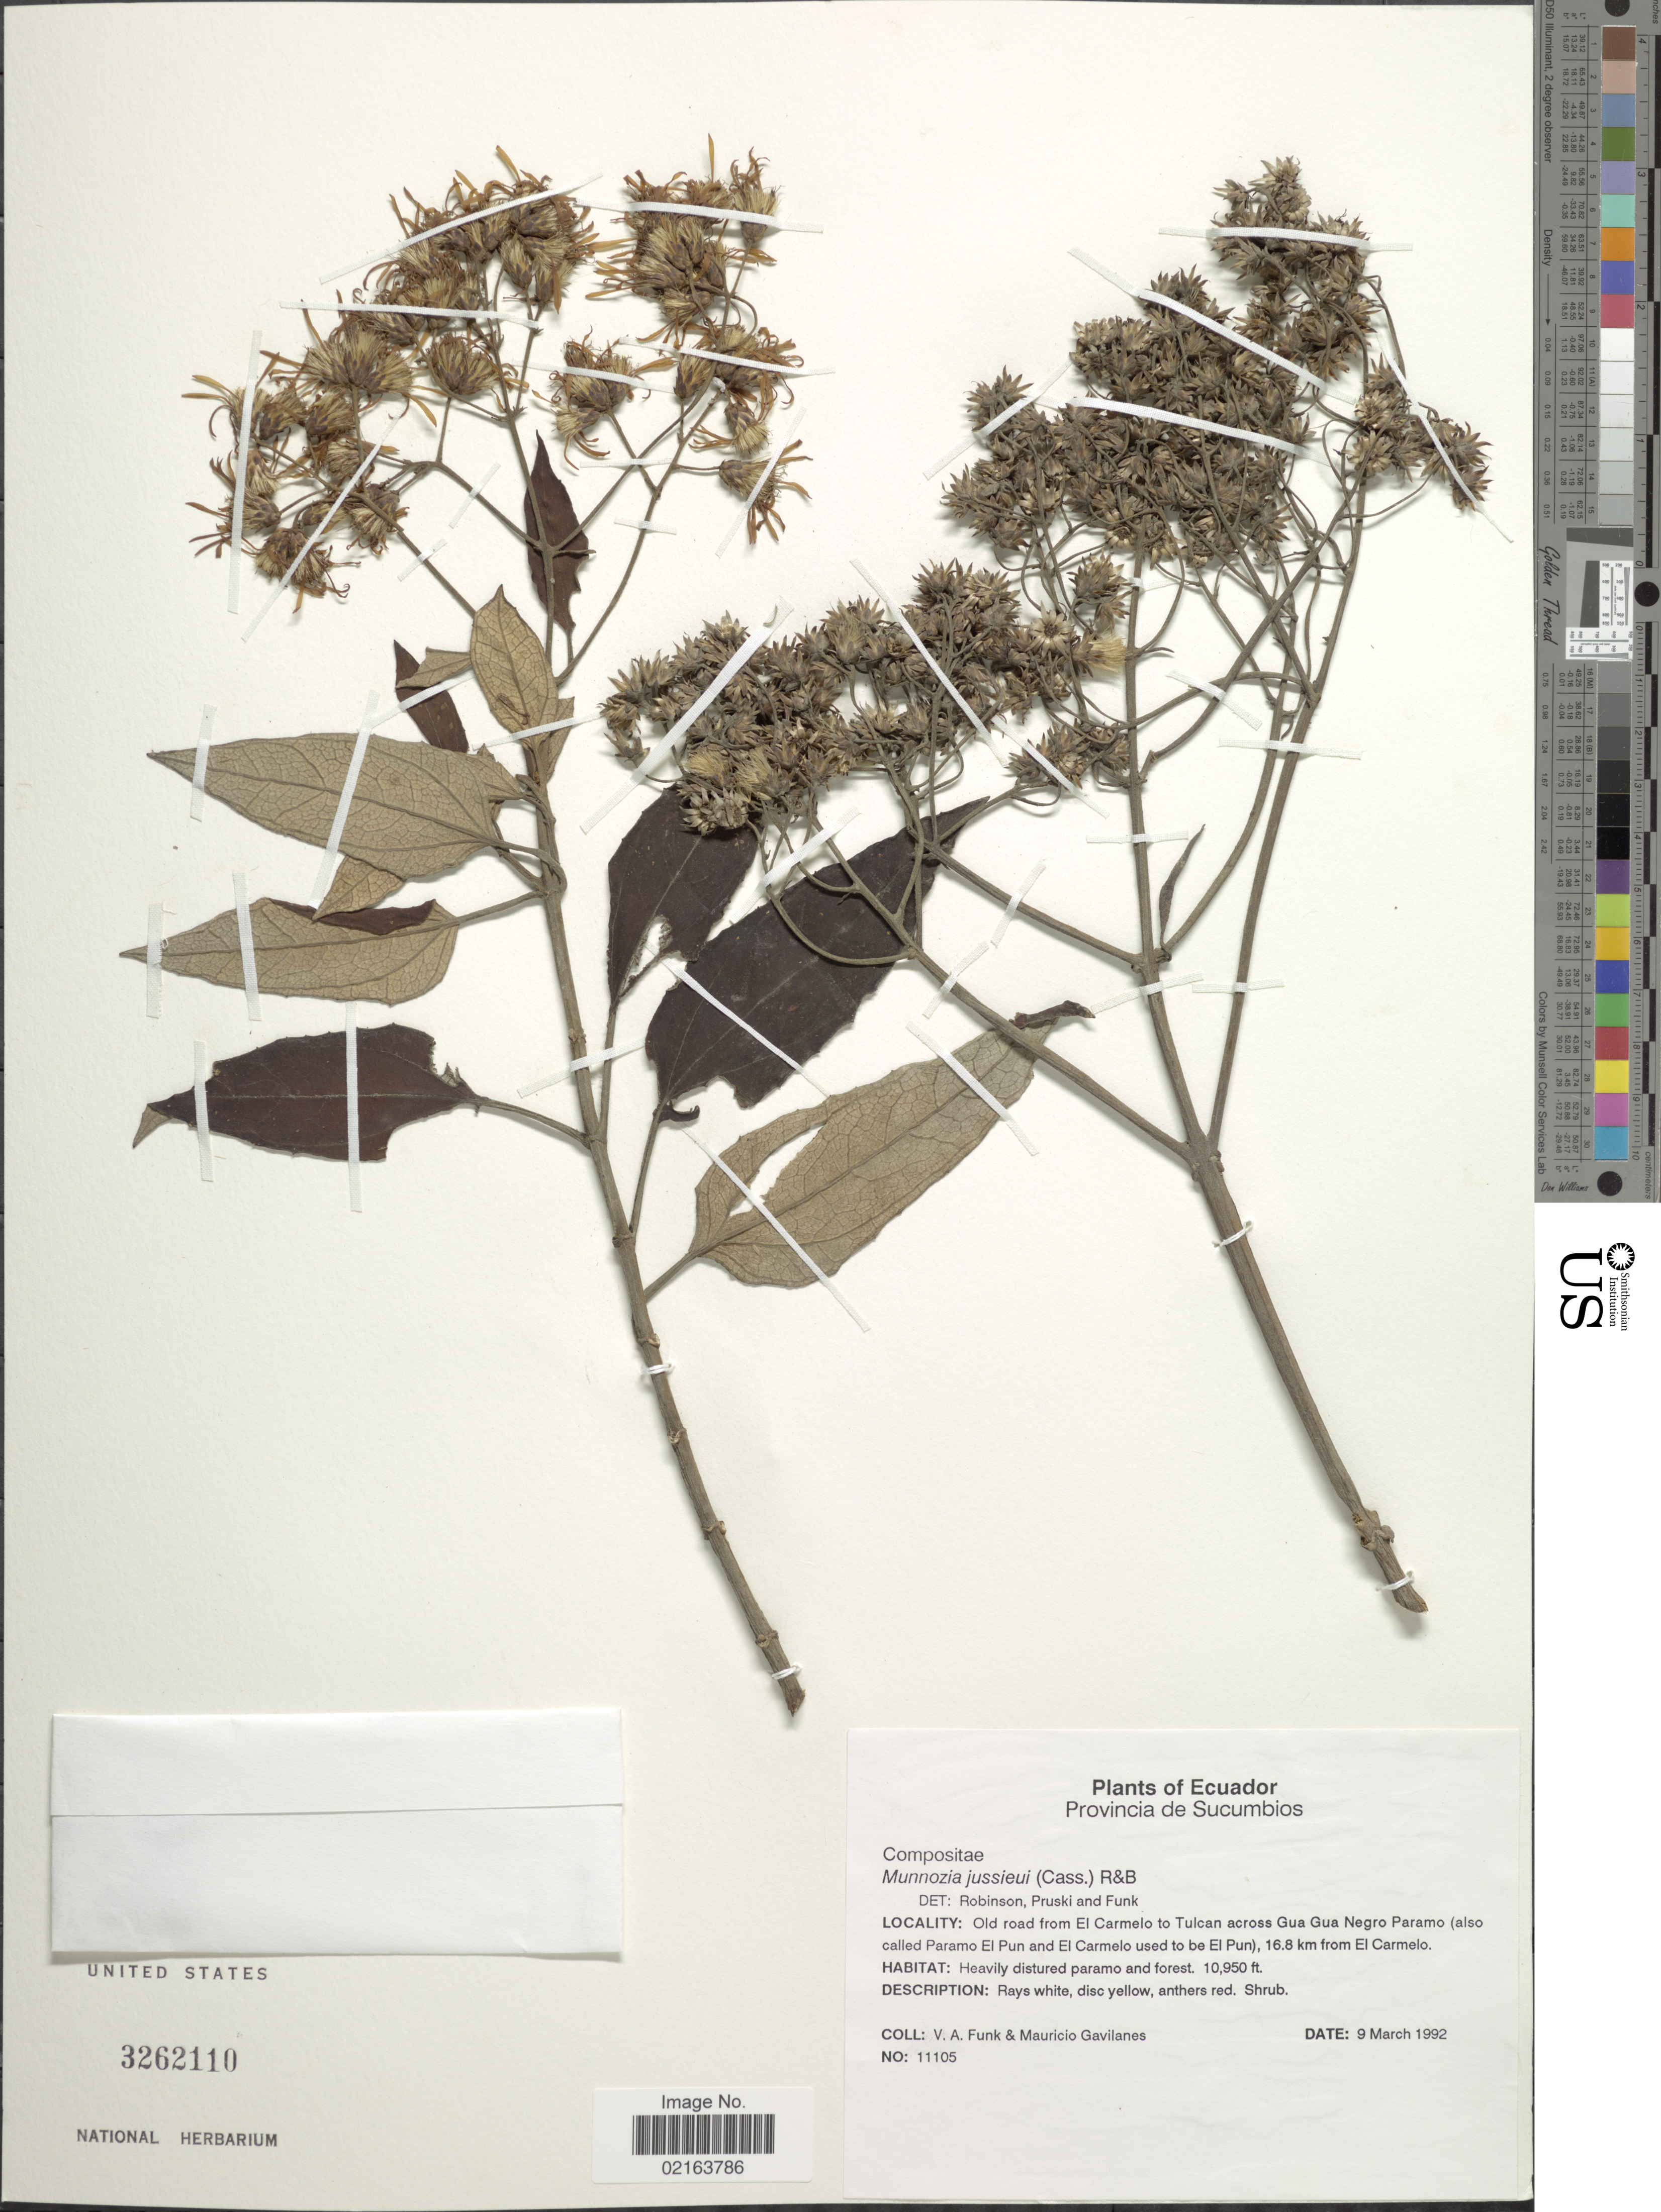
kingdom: Plantae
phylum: Tracheophyta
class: Magnoliopsida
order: Asterales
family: Asteraceae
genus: Munnozia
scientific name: Munnozia jussieui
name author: (Cass.) H. Rob. & Brettell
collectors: V. Funk & M. Gavilanes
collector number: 11105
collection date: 1992-03-09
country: Ecuador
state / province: Sucumbíos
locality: Provincia de Sucumbois, Old road from El Carmelo to Tulcan across Gua Gua Negro Paramo (also called Paramo El Pun and El Carmelo used to be El Pun), 16.8 km from El Carme [lo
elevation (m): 3338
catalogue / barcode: US 3262110